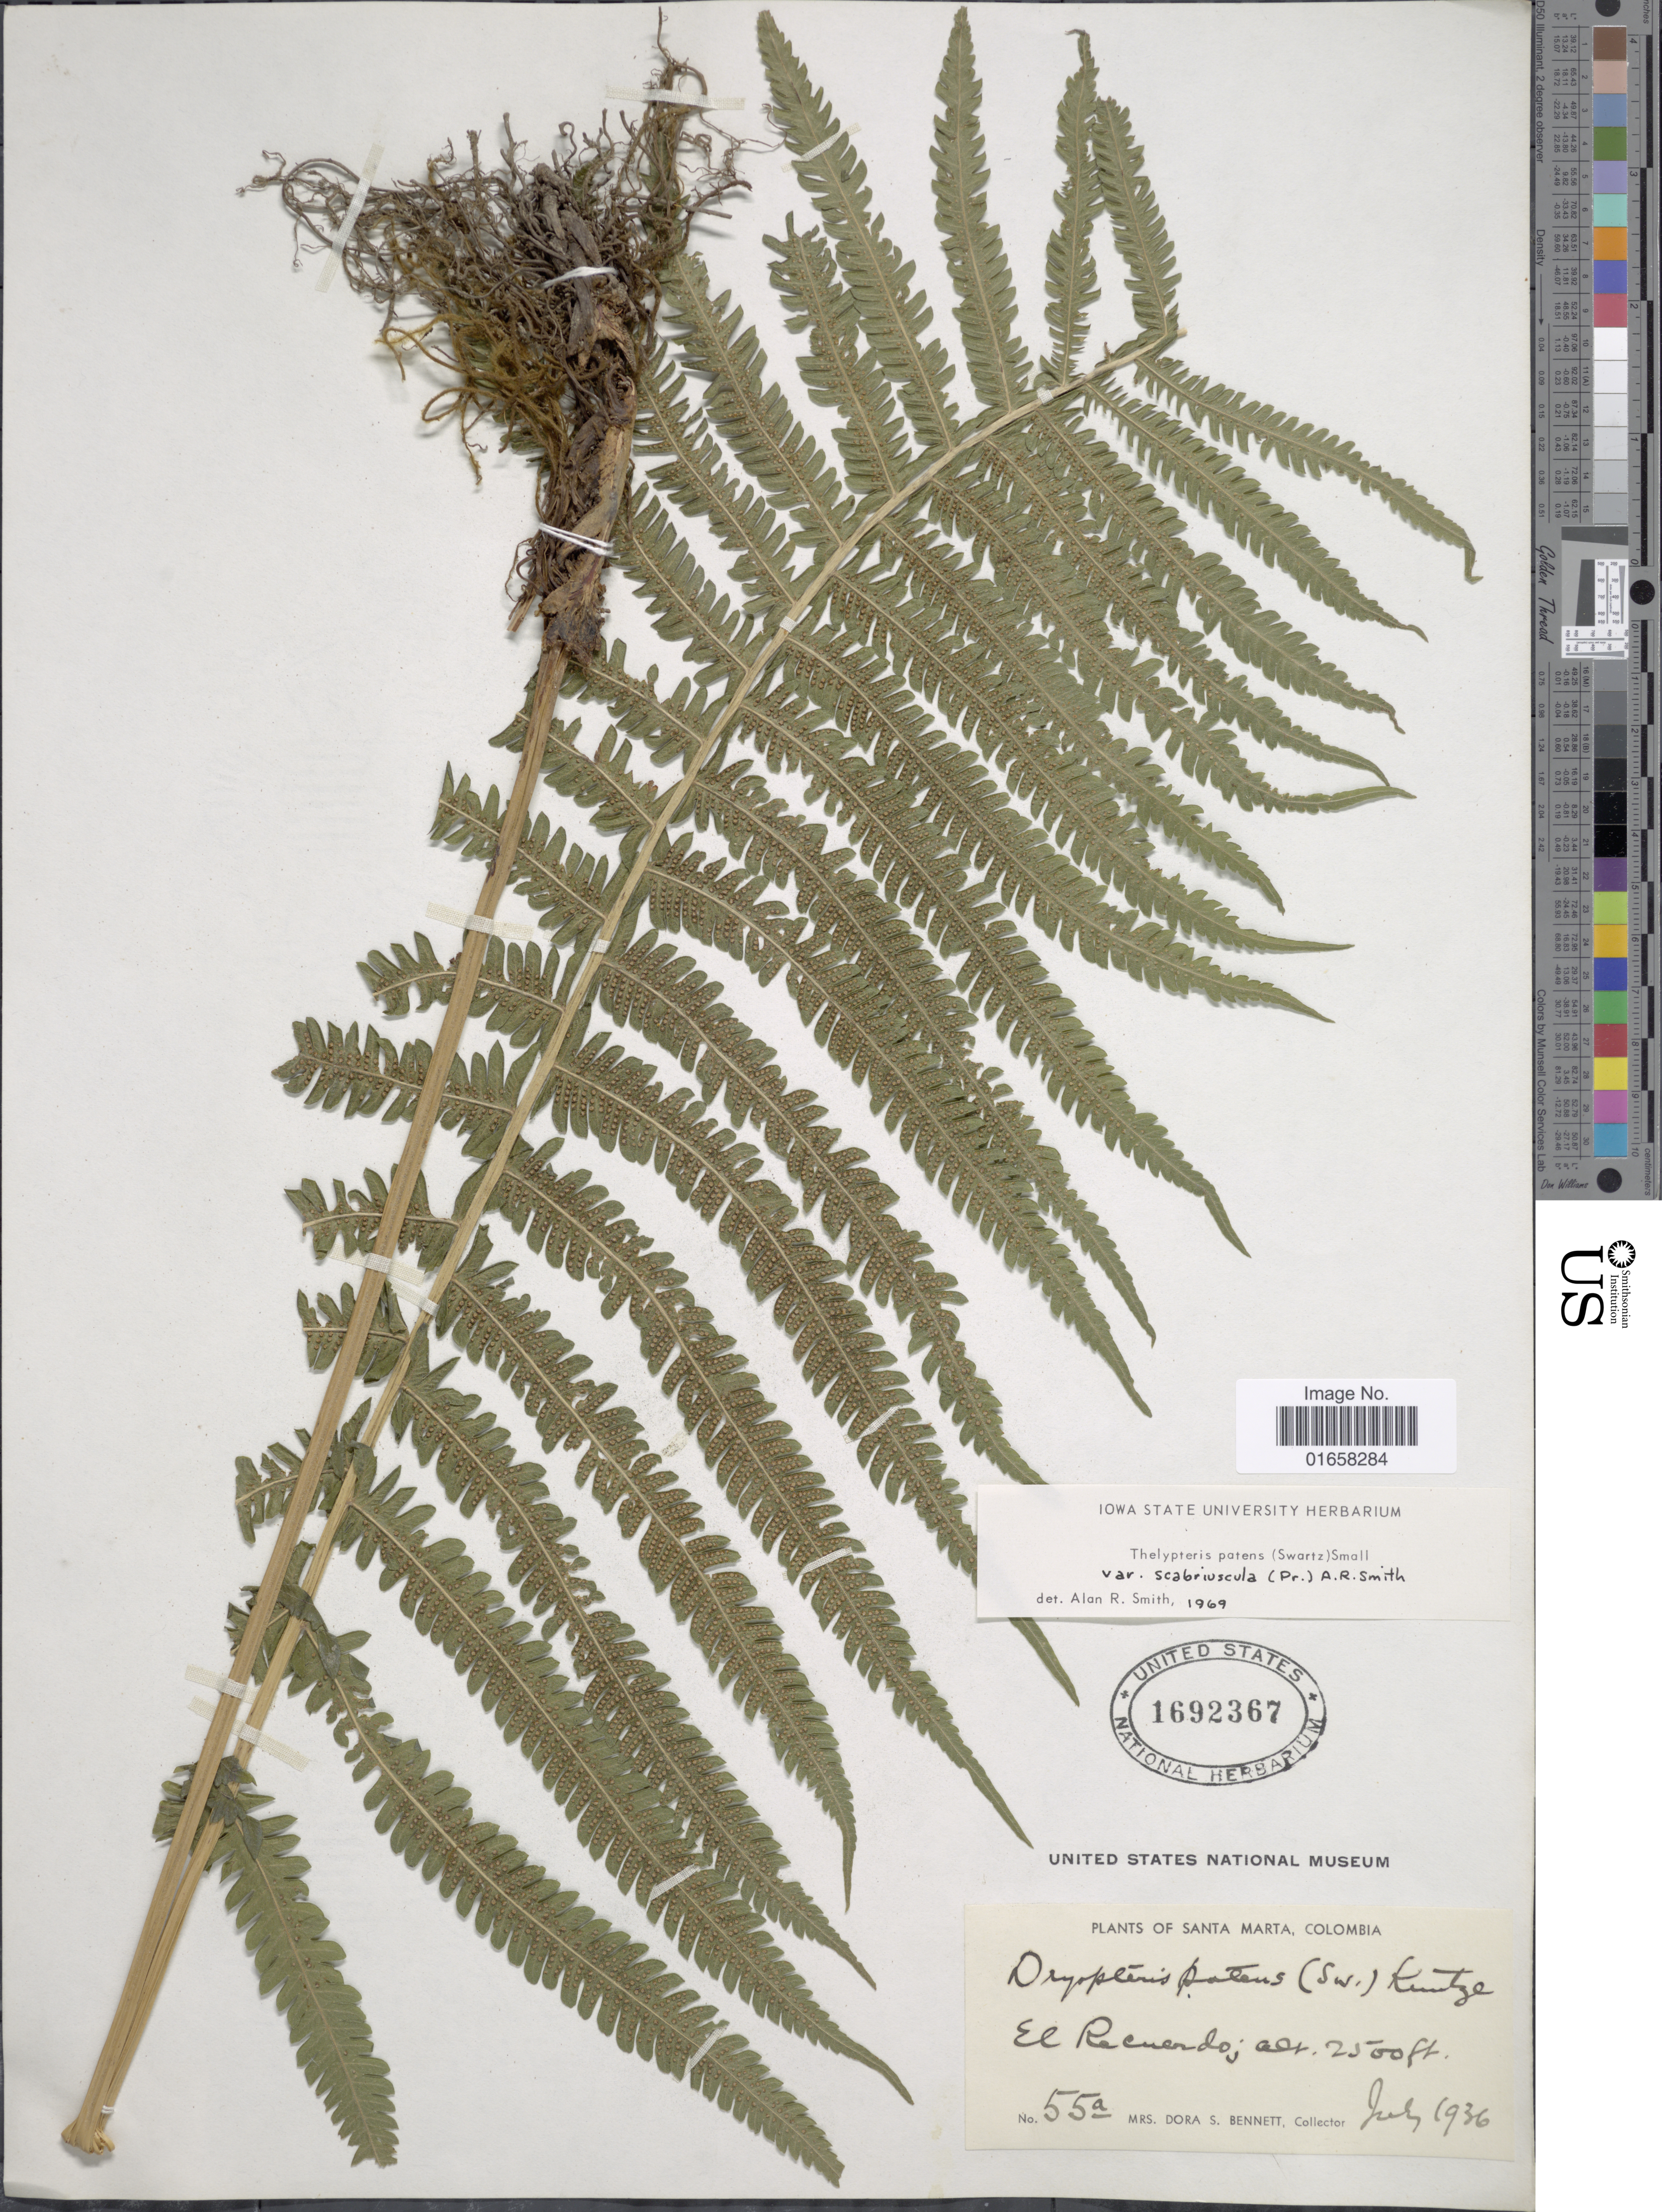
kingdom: Plantae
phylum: Tracheophyta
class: Polypodiopsida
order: Polypodiales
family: Thelypteridaceae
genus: Christella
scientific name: Christella patens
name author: (Sw.) Holttum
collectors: D. Bennett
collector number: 55a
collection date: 1936-07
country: Colombia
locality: Santa Marta, El Recuerdo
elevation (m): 762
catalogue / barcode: US 1692367